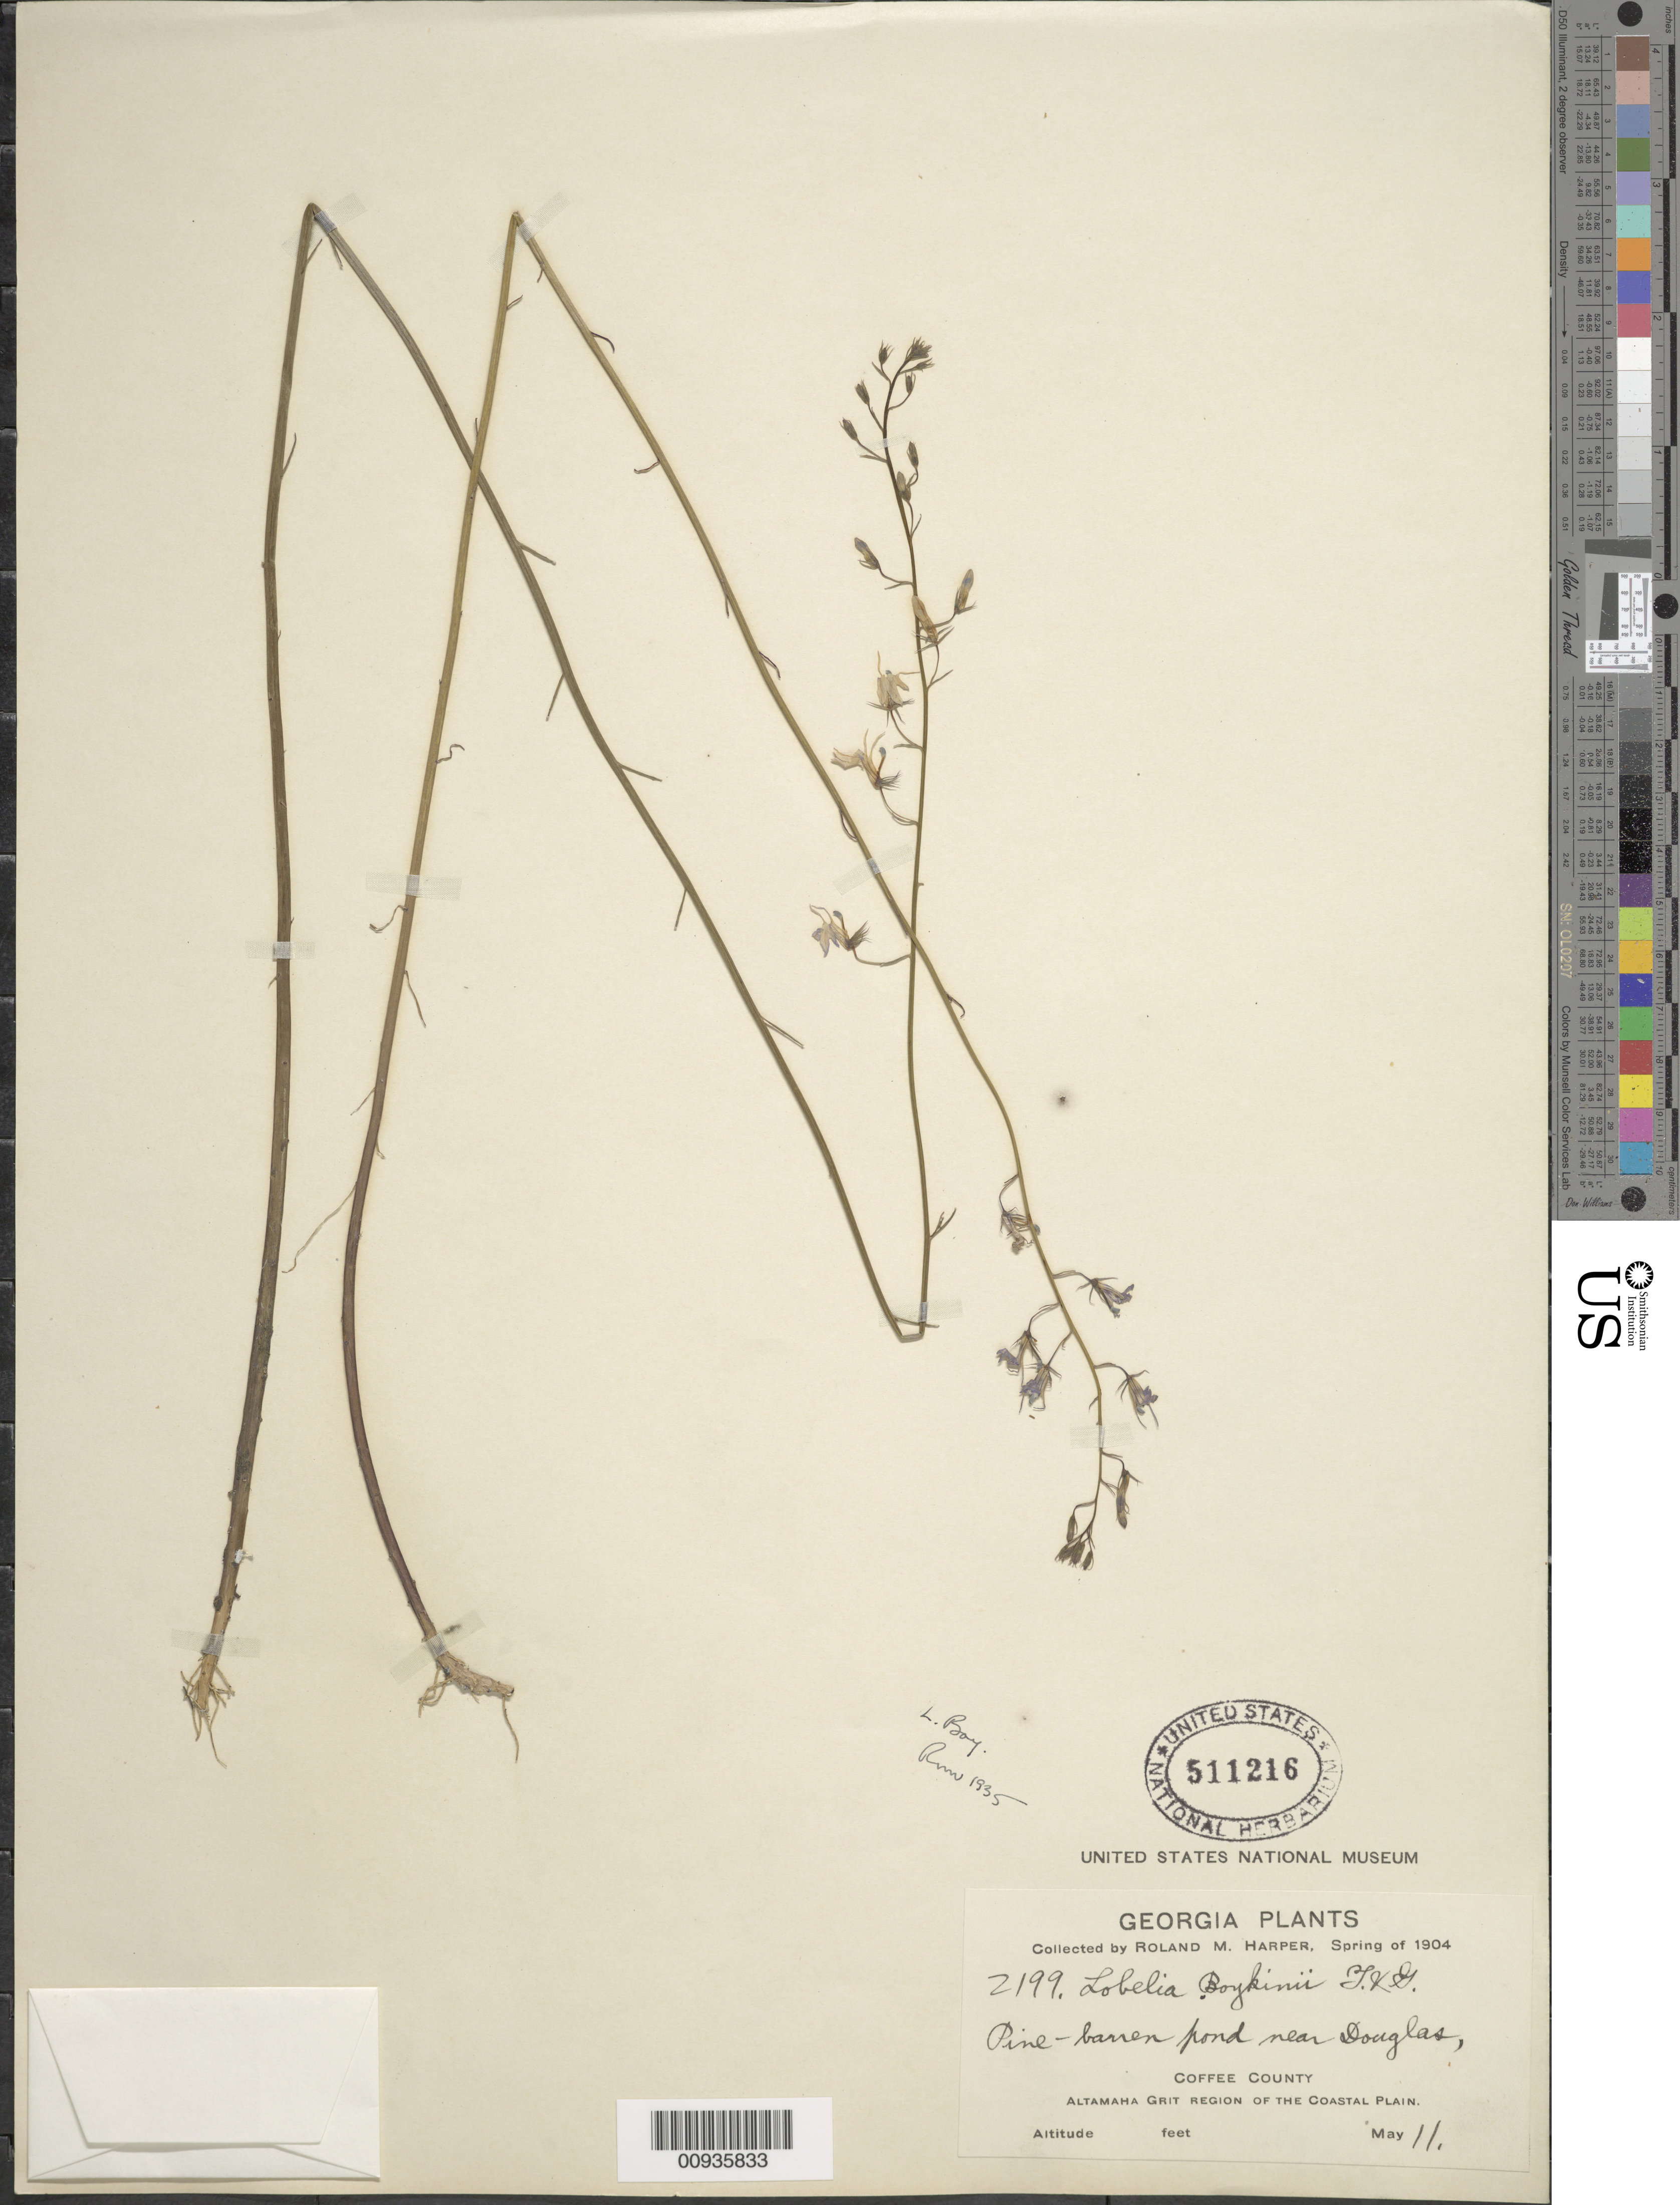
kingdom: Plantae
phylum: Tracheophyta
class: Magnoliopsida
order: Asterales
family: Campanulaceae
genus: Lobelia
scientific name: Lobelia boykinii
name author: Torr. & A. Gray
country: United States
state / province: Florida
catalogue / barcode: US 511216